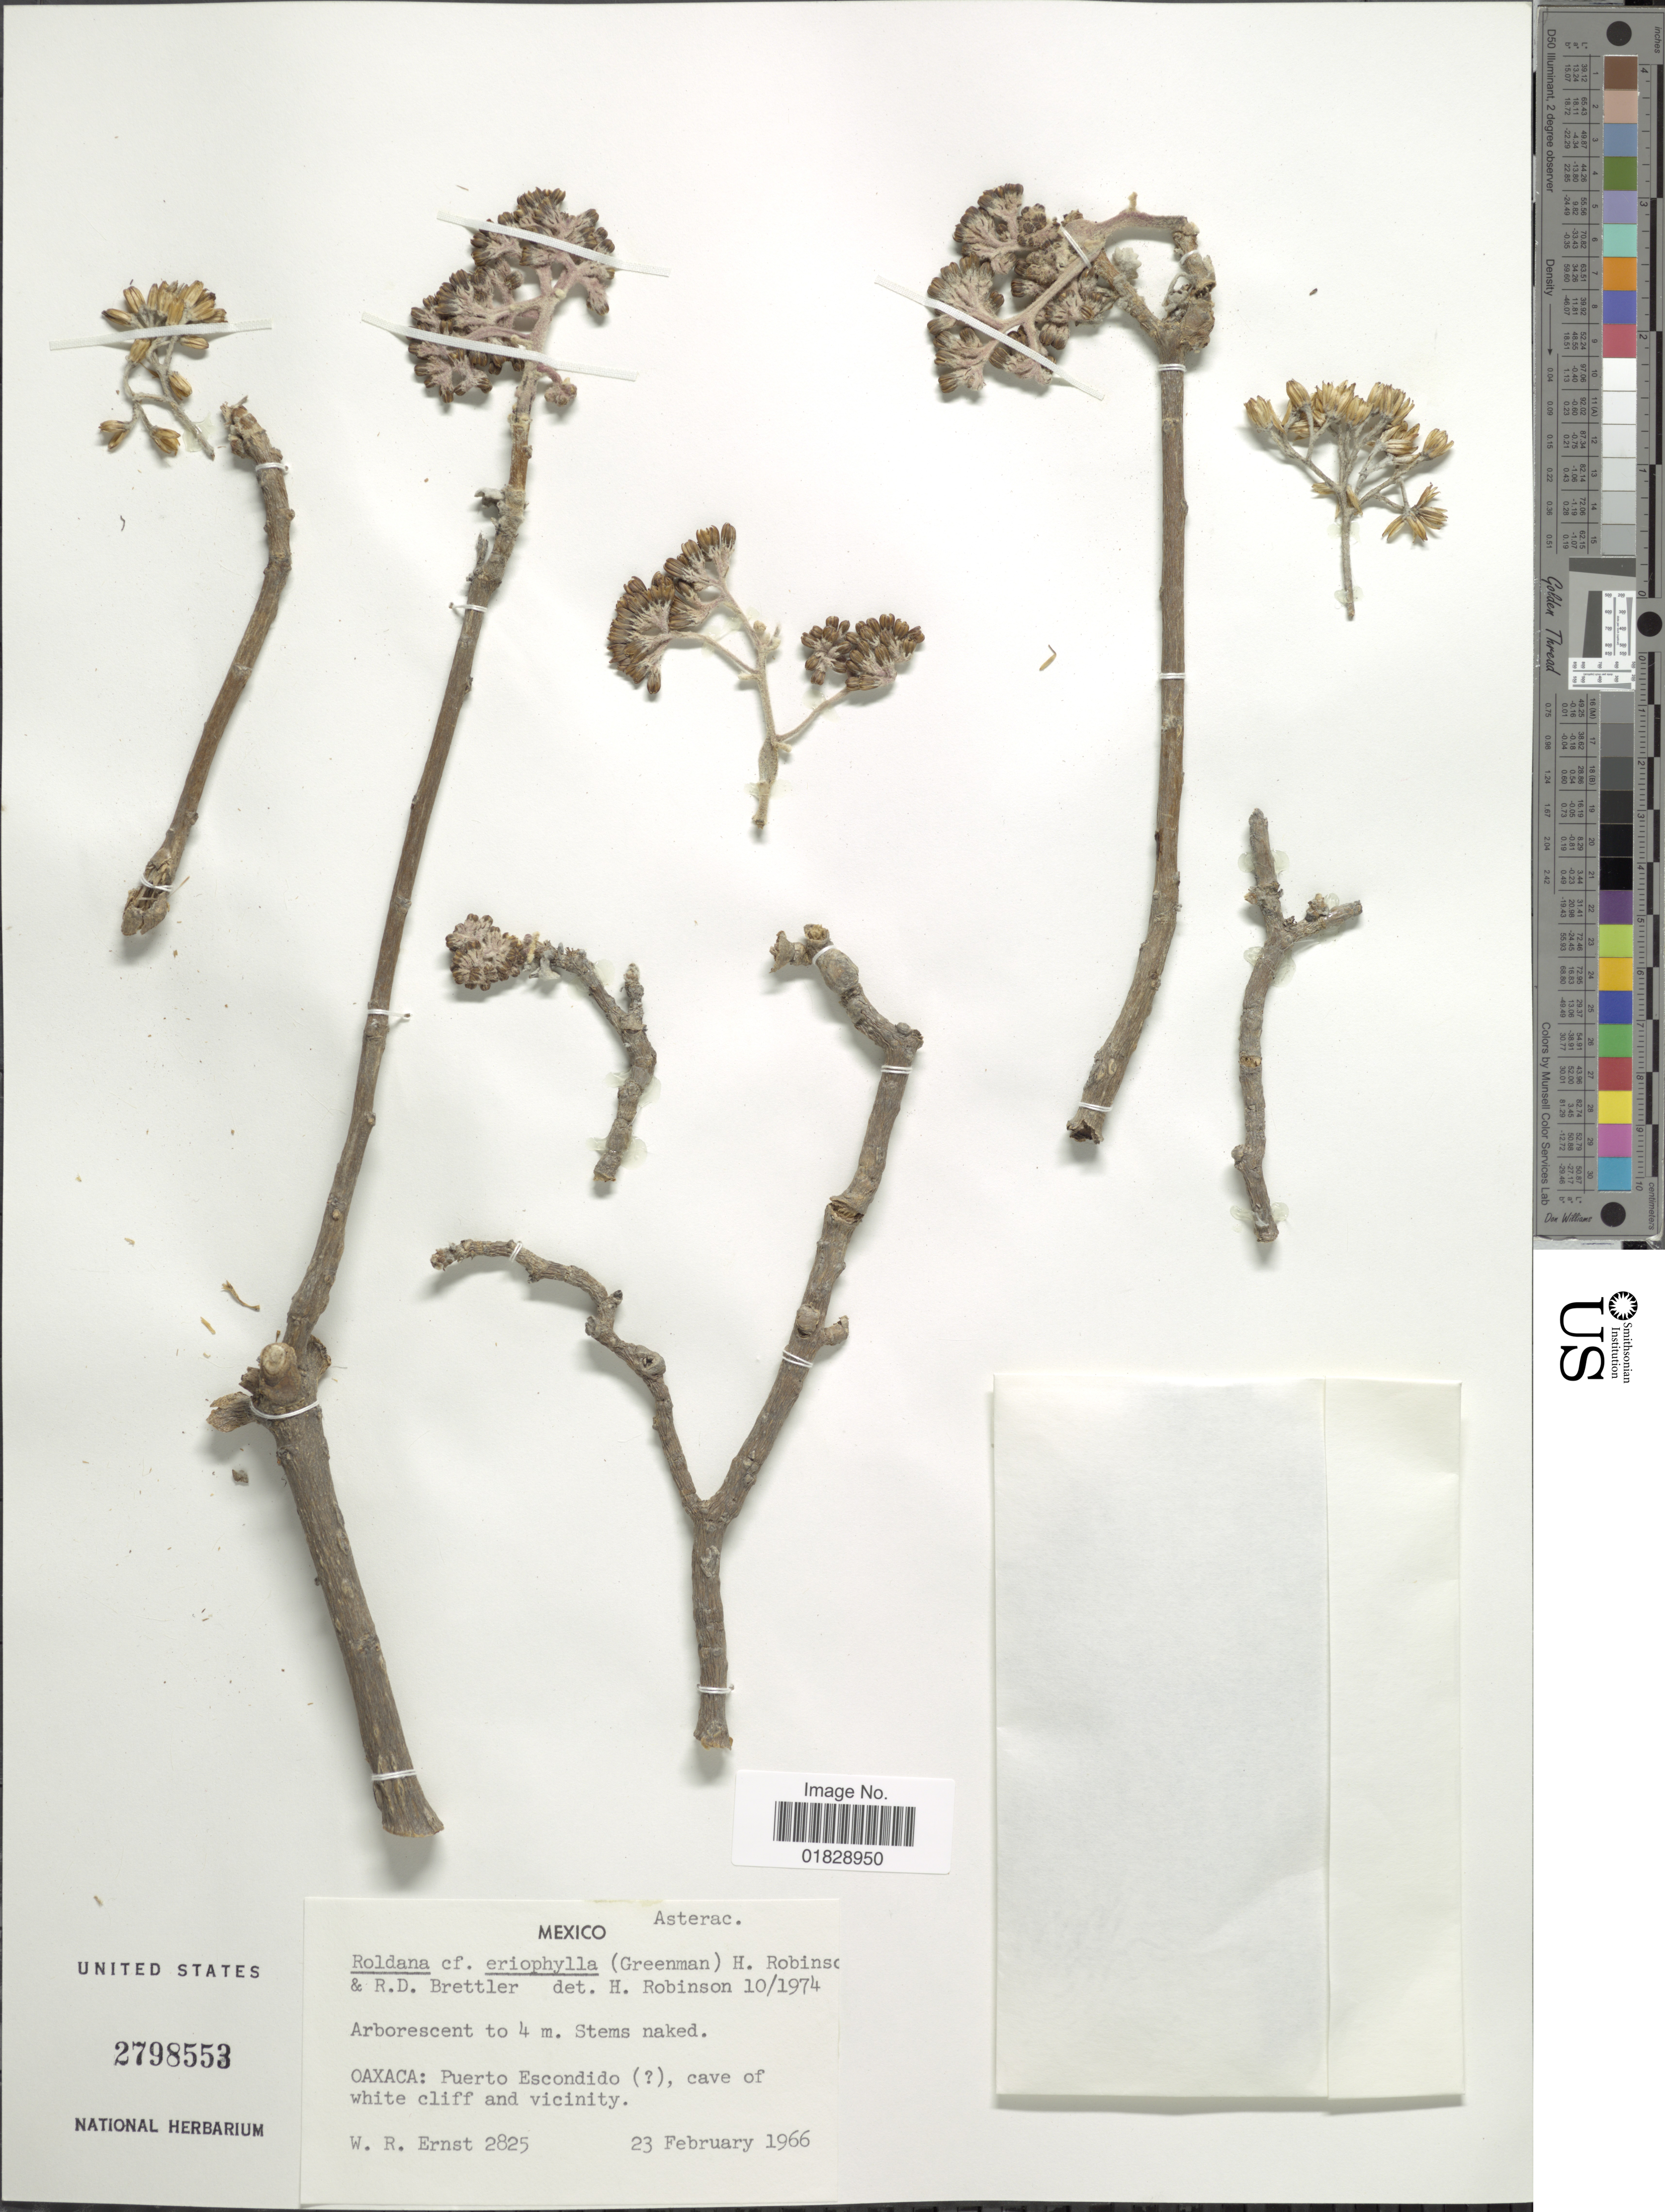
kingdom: Plantae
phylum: Tracheophyta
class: Magnoliopsida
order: Asterales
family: Asteraceae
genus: Roldana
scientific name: Roldana eriophylla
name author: (Greenm.) H. Rob. & Brettell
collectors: W. R. Ernst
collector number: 2825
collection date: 1966-02-23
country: Mexico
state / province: Oaxaca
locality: Oaxaca: Puerto Escondido, cave of white cliff and vicinity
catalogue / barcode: US 2798553